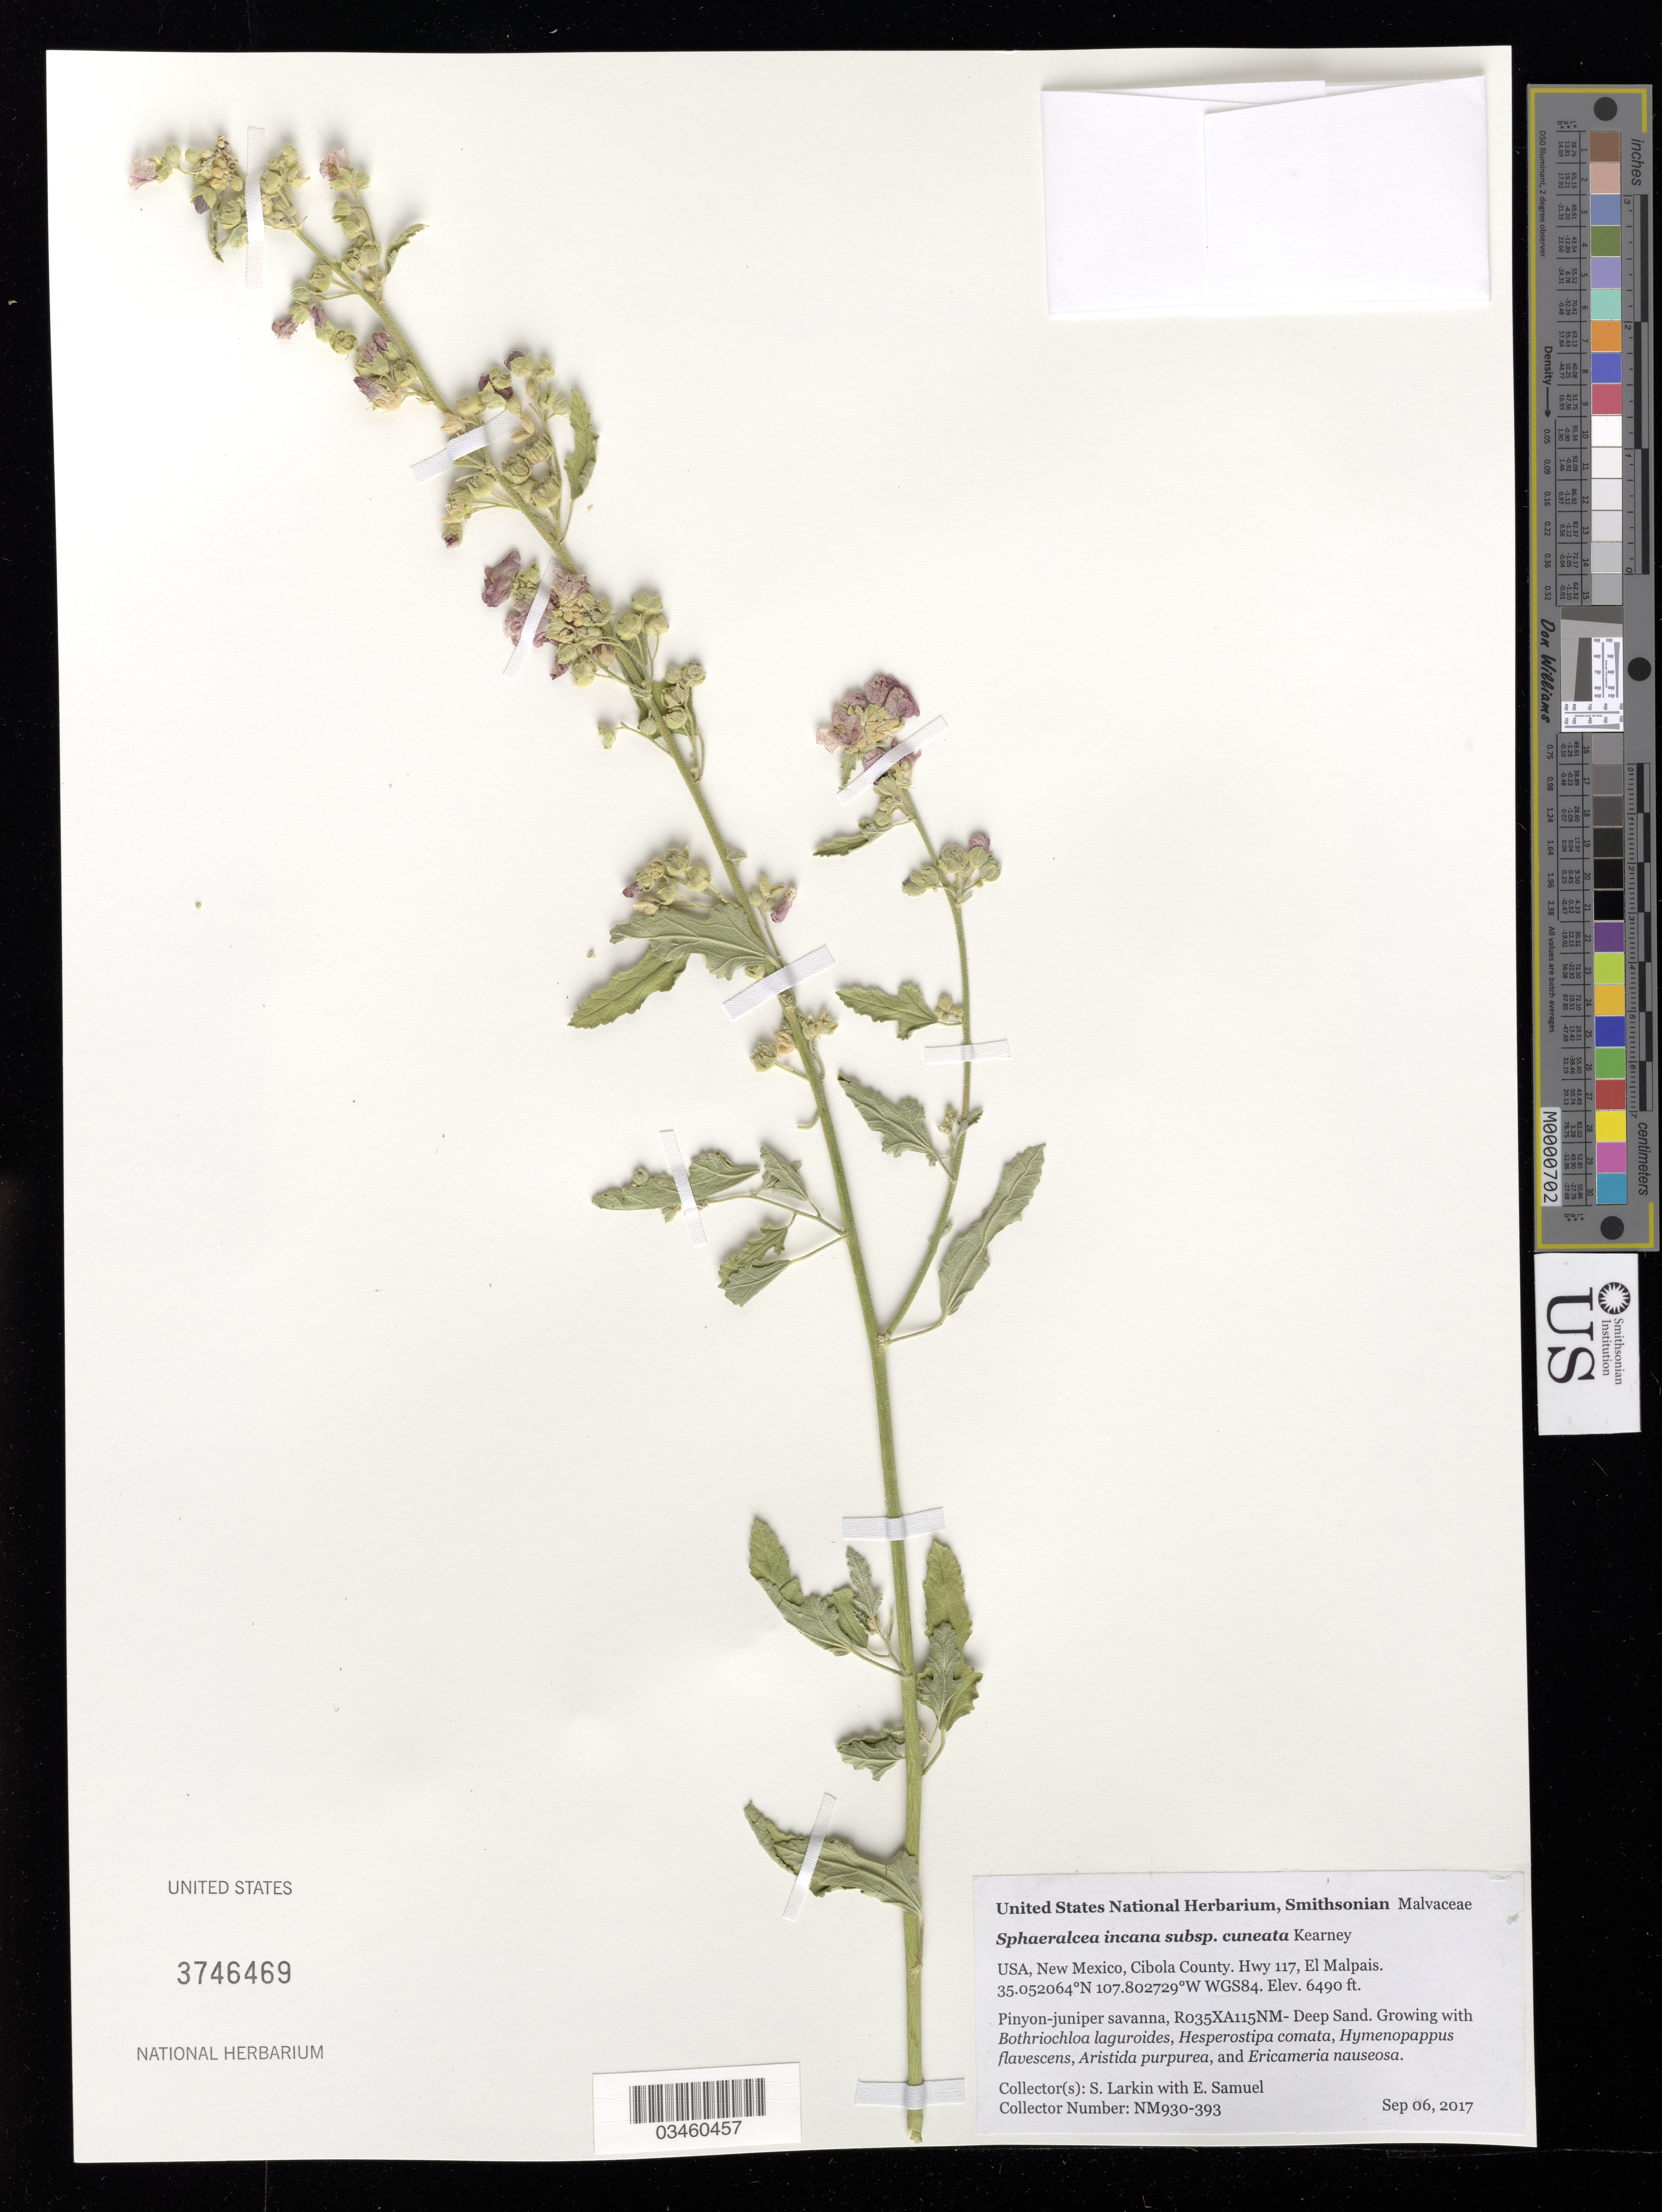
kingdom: Plantae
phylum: Tracheophyta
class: Magnoliopsida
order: Malvales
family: Malvaceae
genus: Sphaeralcea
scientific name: Sphaeralcea incana subsp. cuneata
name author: Kearney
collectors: S. Larkin & E. Samuel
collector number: NM930-393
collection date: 2017-09-06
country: United States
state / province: New Mexico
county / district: Cibola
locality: BLM, El Malpais, Hwy 117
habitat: R035XA115NM- Deep Sand. Pinyon-juniper savanna.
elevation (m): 1978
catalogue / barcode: US 3746469